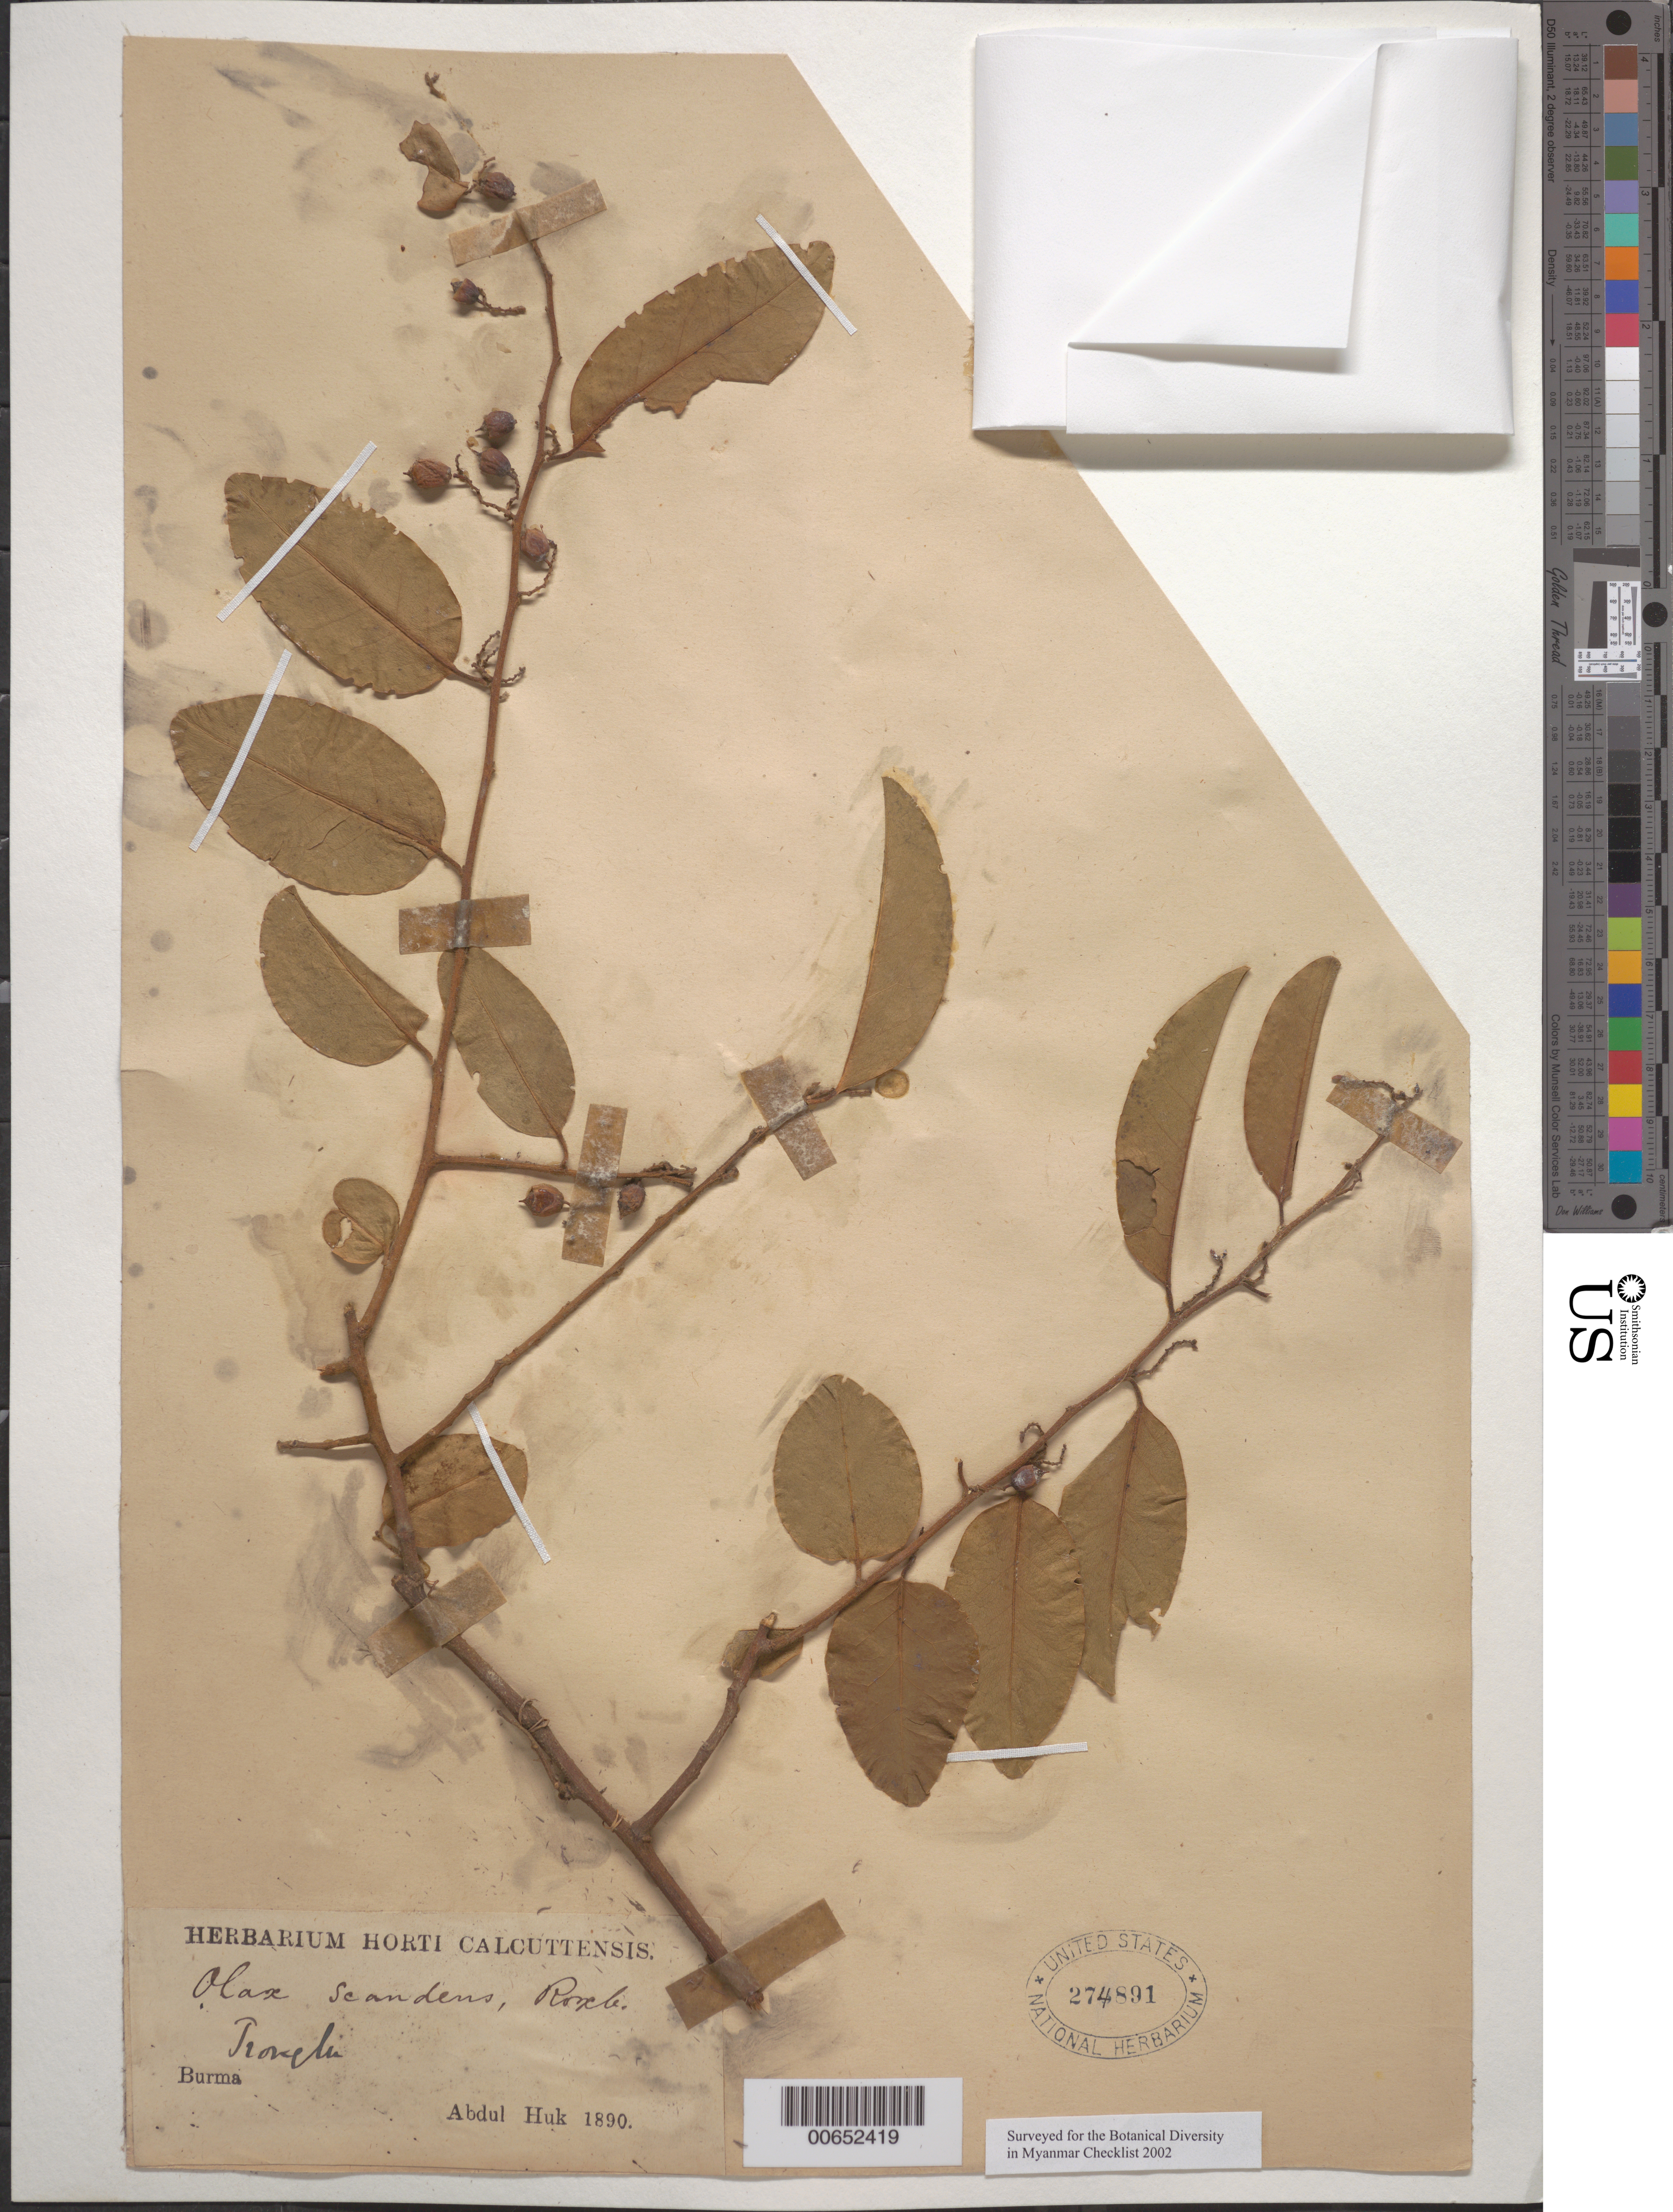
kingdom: Plantae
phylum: Tracheophyta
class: Magnoliopsida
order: Santalales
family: Olacaceae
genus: Olax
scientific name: Olax scandens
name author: Roxb.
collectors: A. Huk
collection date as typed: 1890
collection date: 1890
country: Myanmar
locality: Trovchi.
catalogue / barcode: US 274891